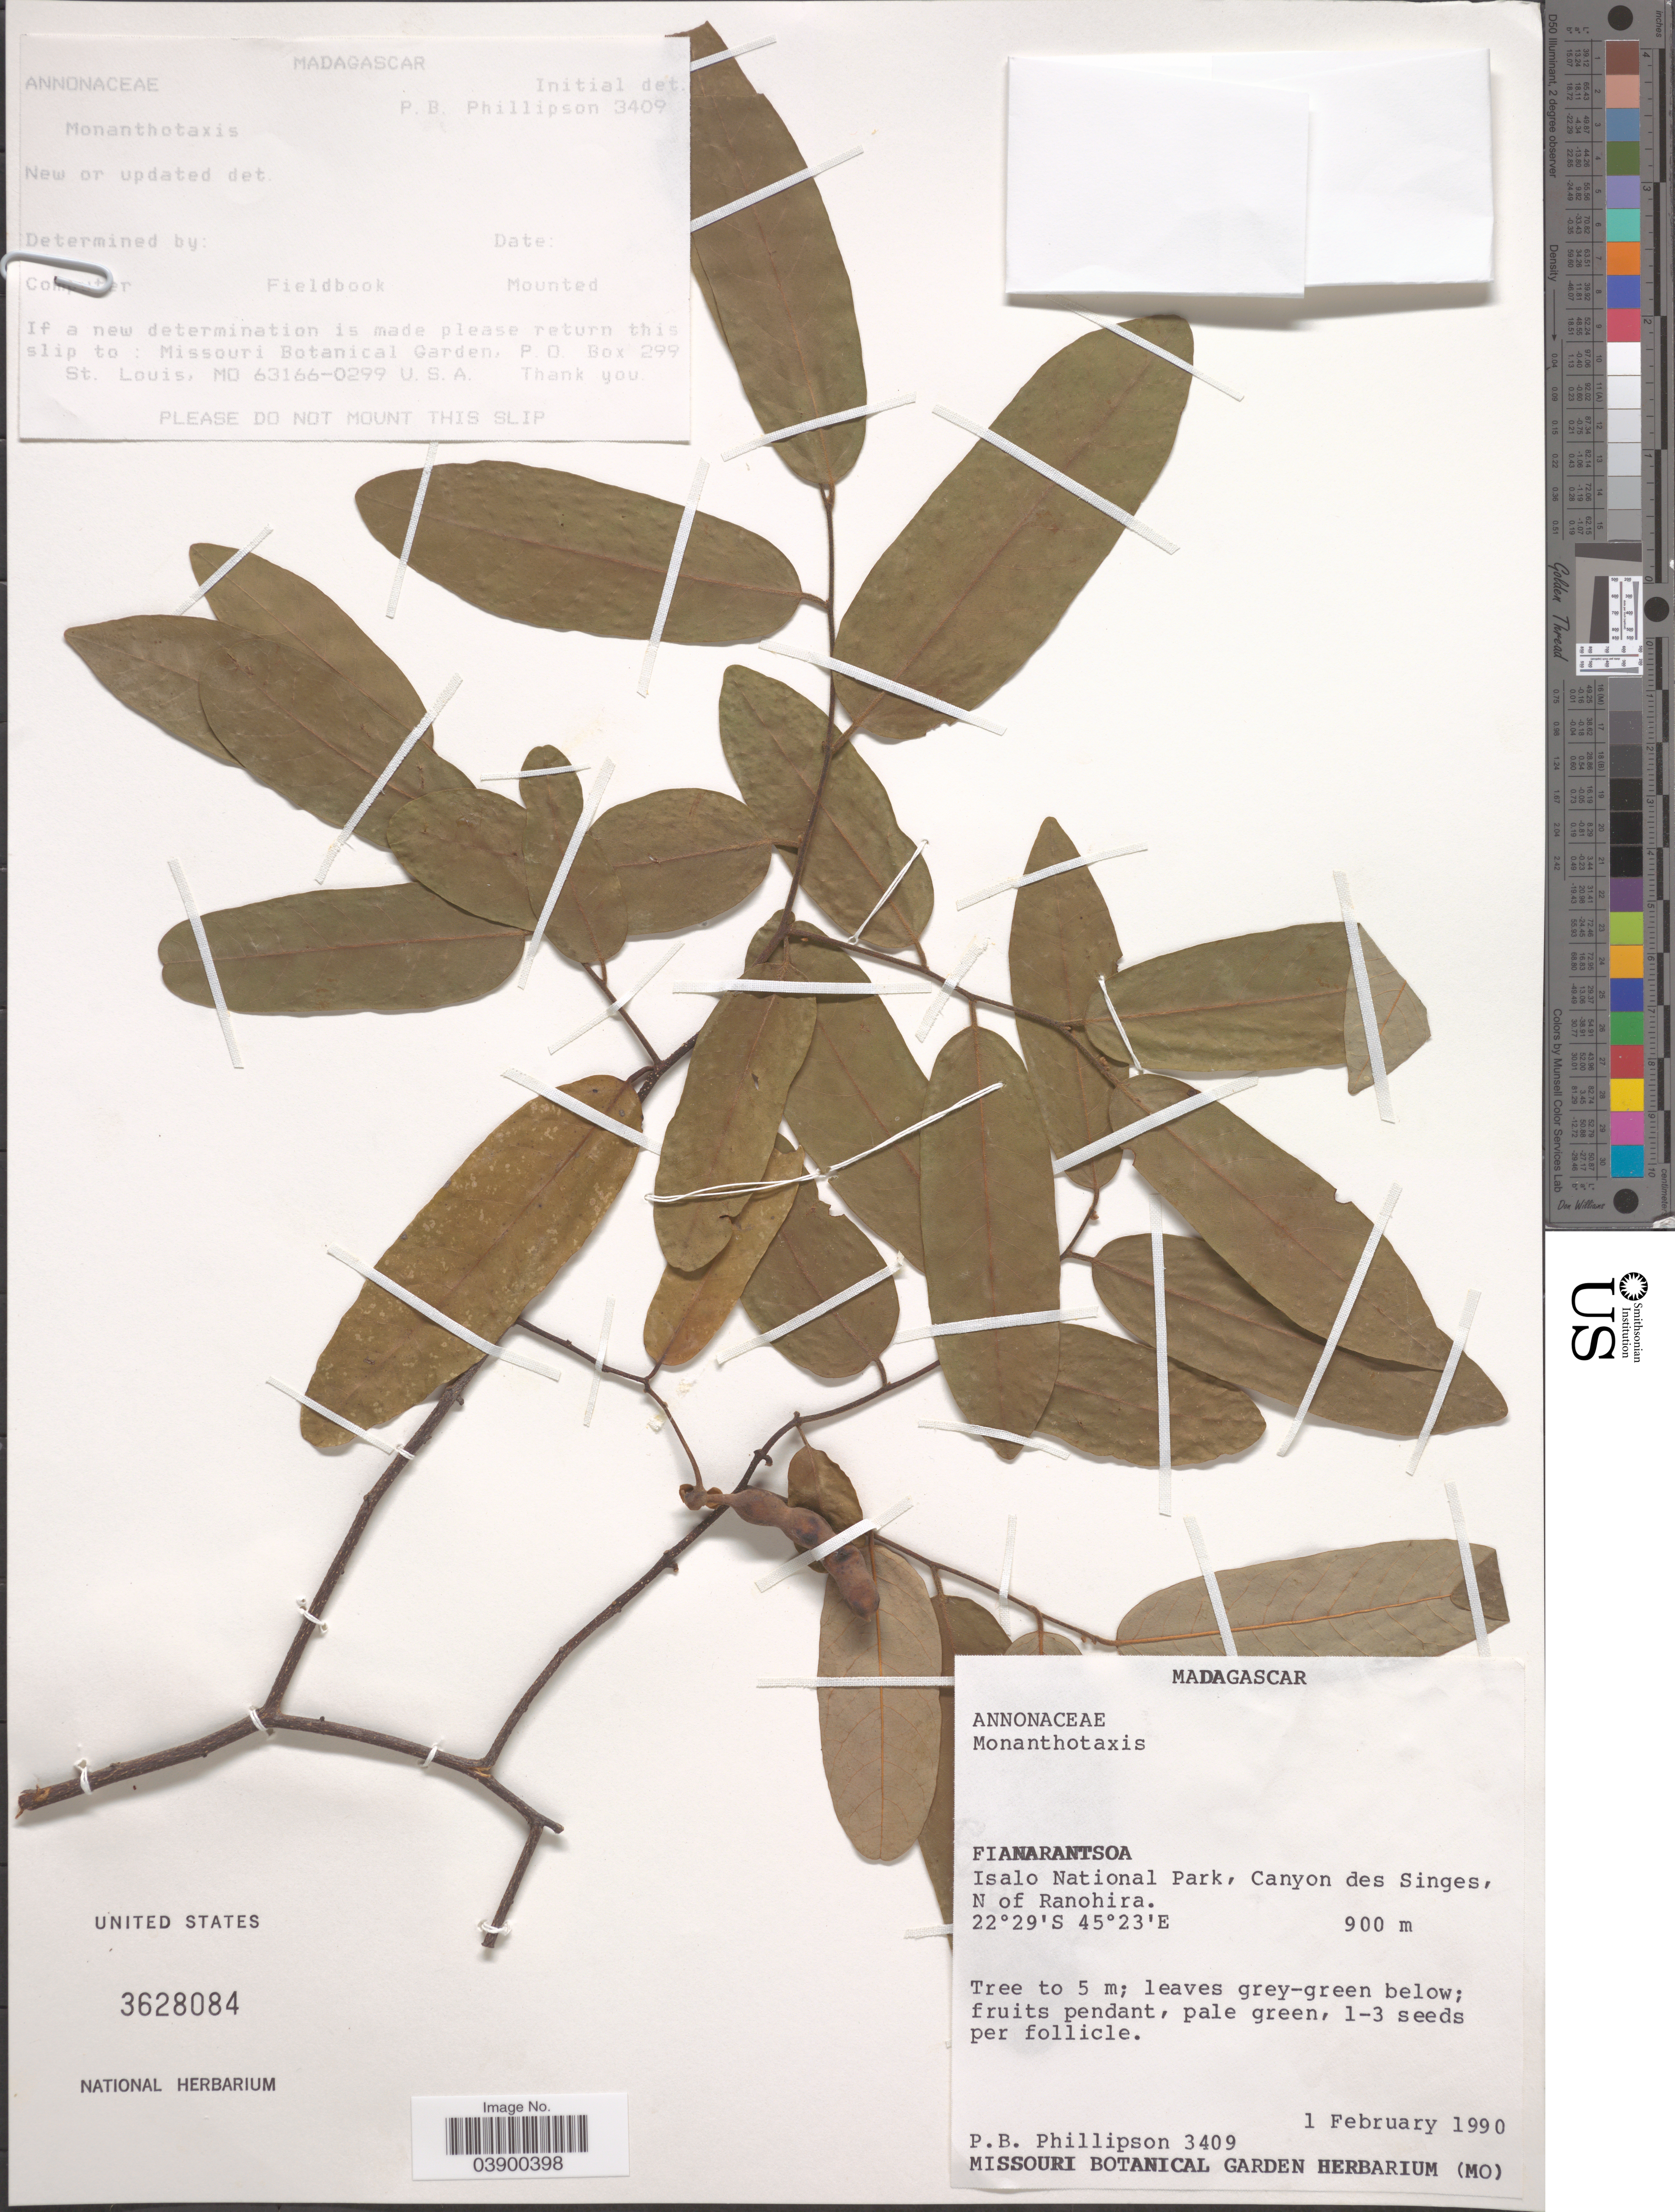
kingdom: Plantae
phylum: Tracheophyta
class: Magnoliopsida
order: Magnoliales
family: Annonaceae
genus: Monanthotaxis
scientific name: Monanthotaxis sp.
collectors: P. B. Phillipson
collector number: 3409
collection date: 1990-02-01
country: Madagascar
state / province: Ihorombe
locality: Isalo National Park, Canyon des Singes, N of Ranohira.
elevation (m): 900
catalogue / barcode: US 3628084